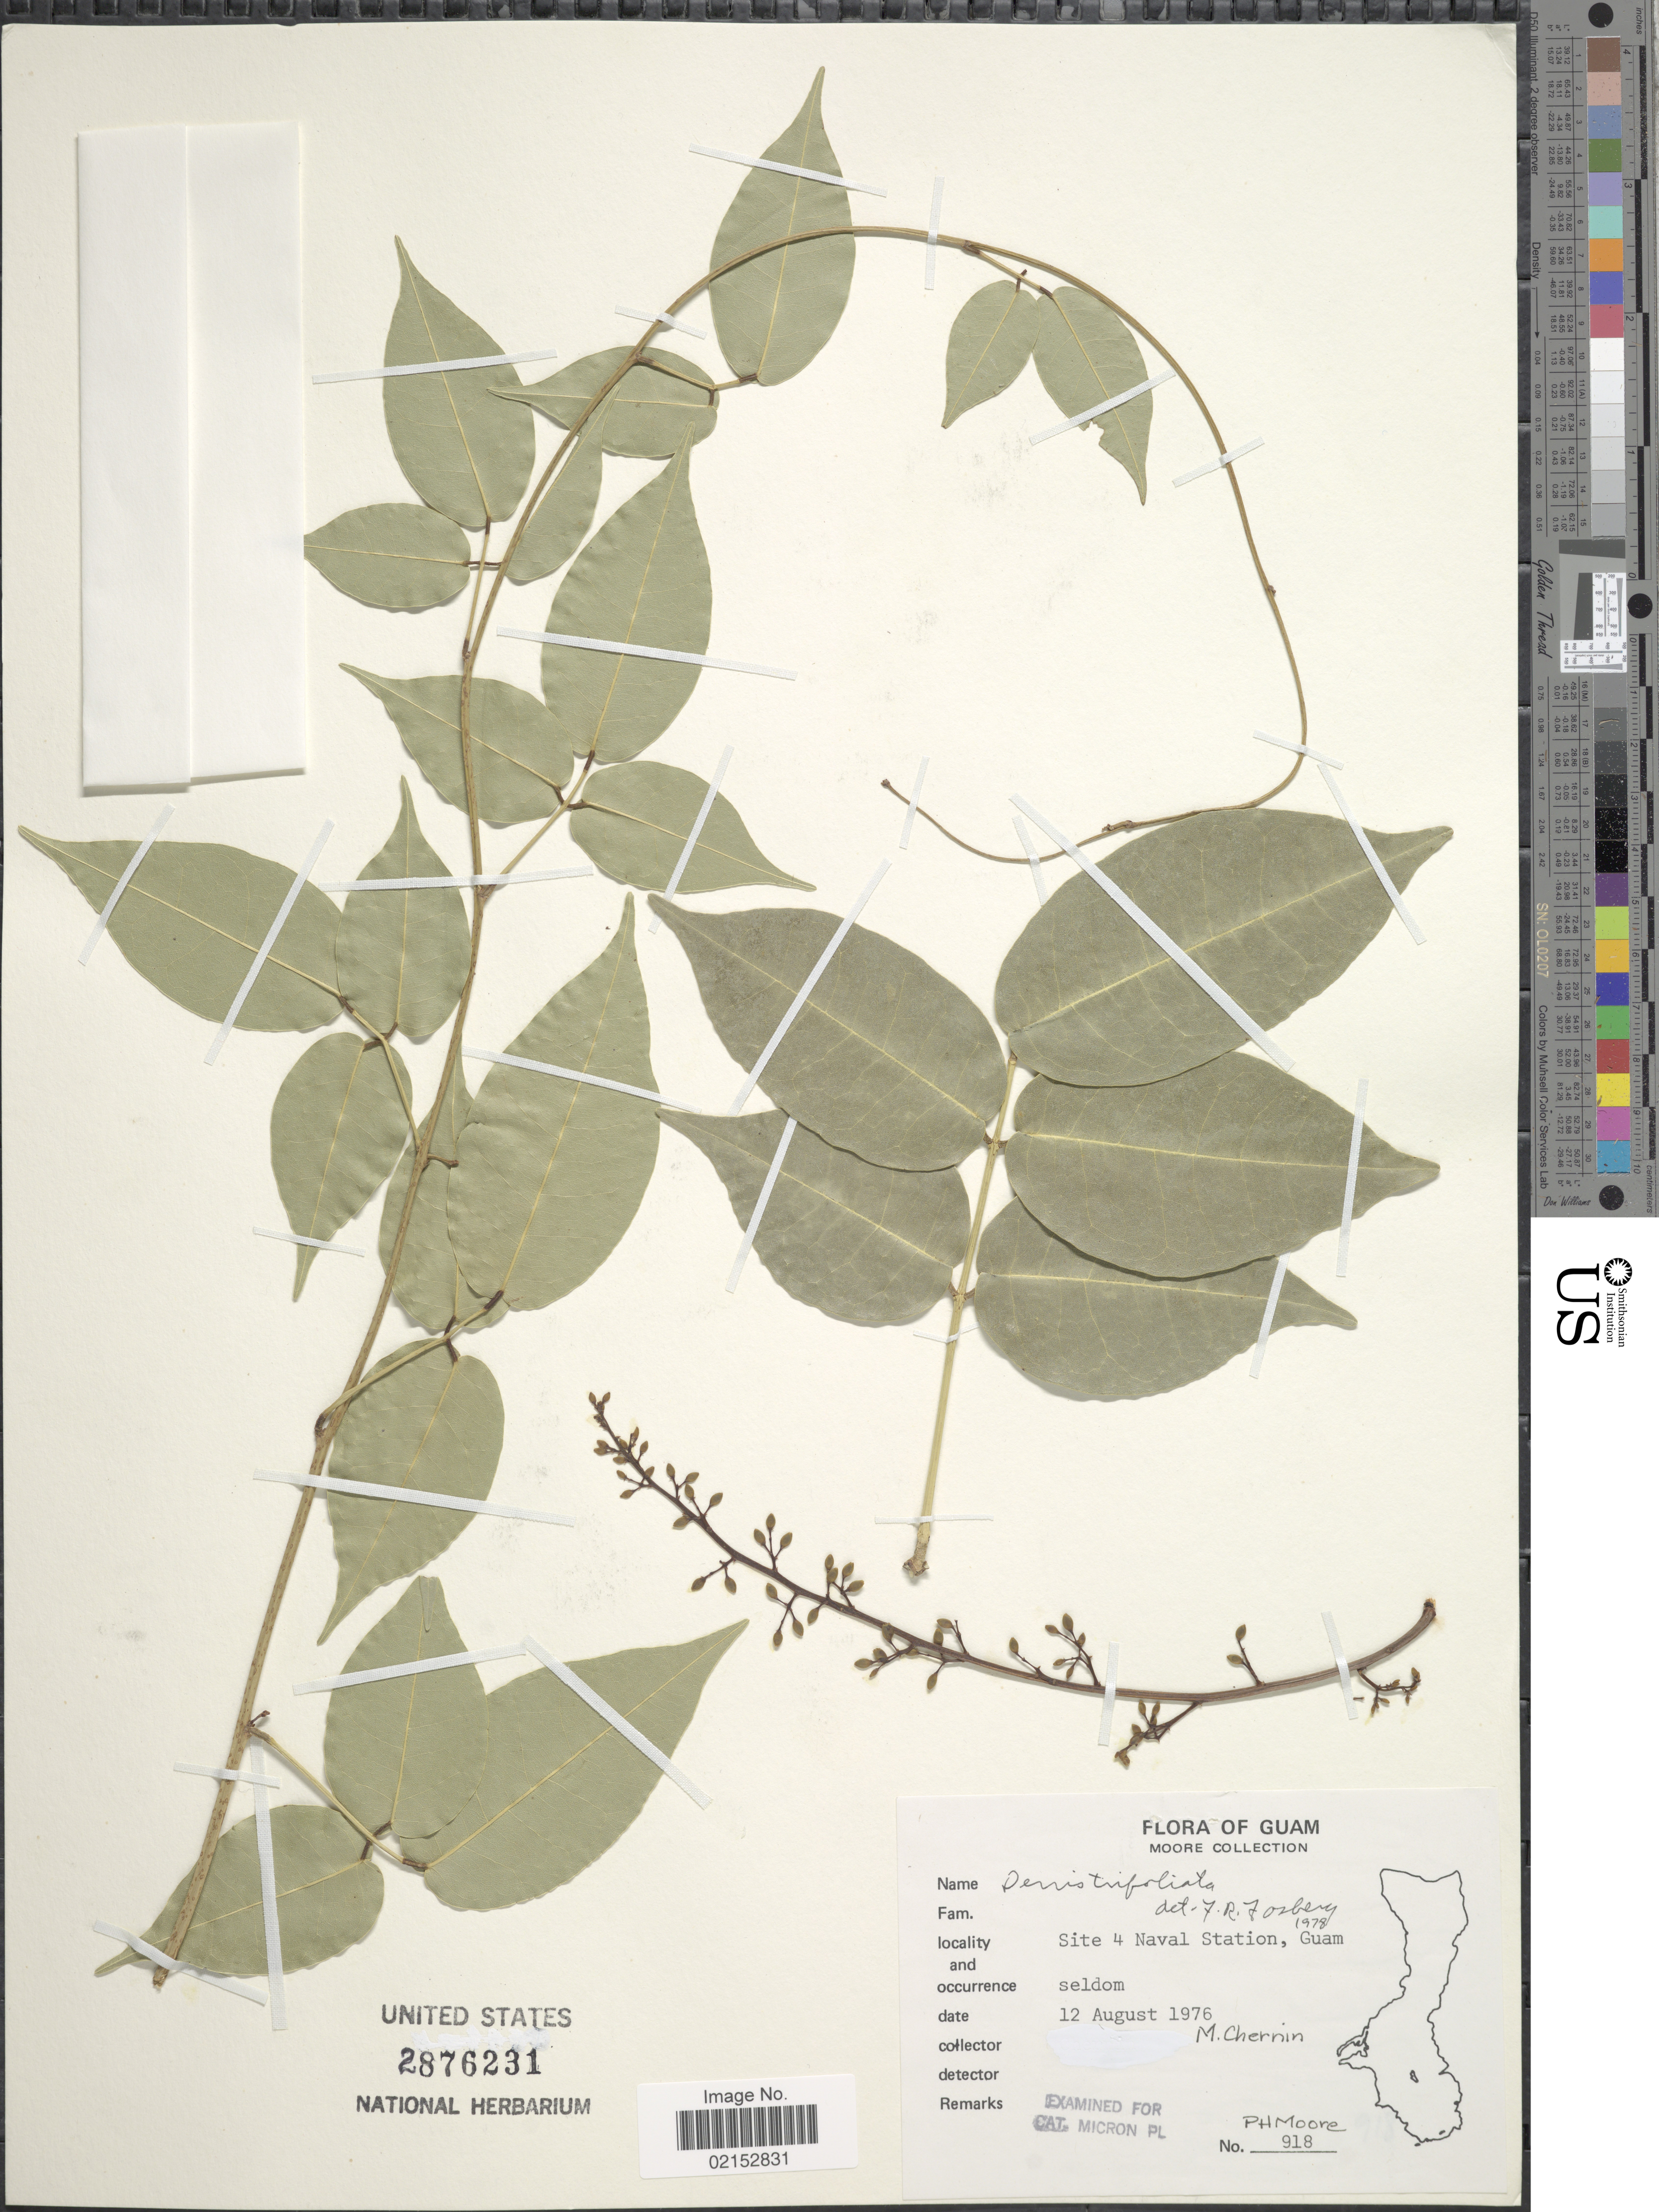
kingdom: Plantae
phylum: Tracheophyta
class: Magnoliopsida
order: Fabales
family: Fabaceae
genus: Derris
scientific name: Derris trifoliata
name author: Lour.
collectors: M. Chernin & P. H. Moore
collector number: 918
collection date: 1976-08-12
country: Guam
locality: Site 4 Naval Station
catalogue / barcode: US 2876231